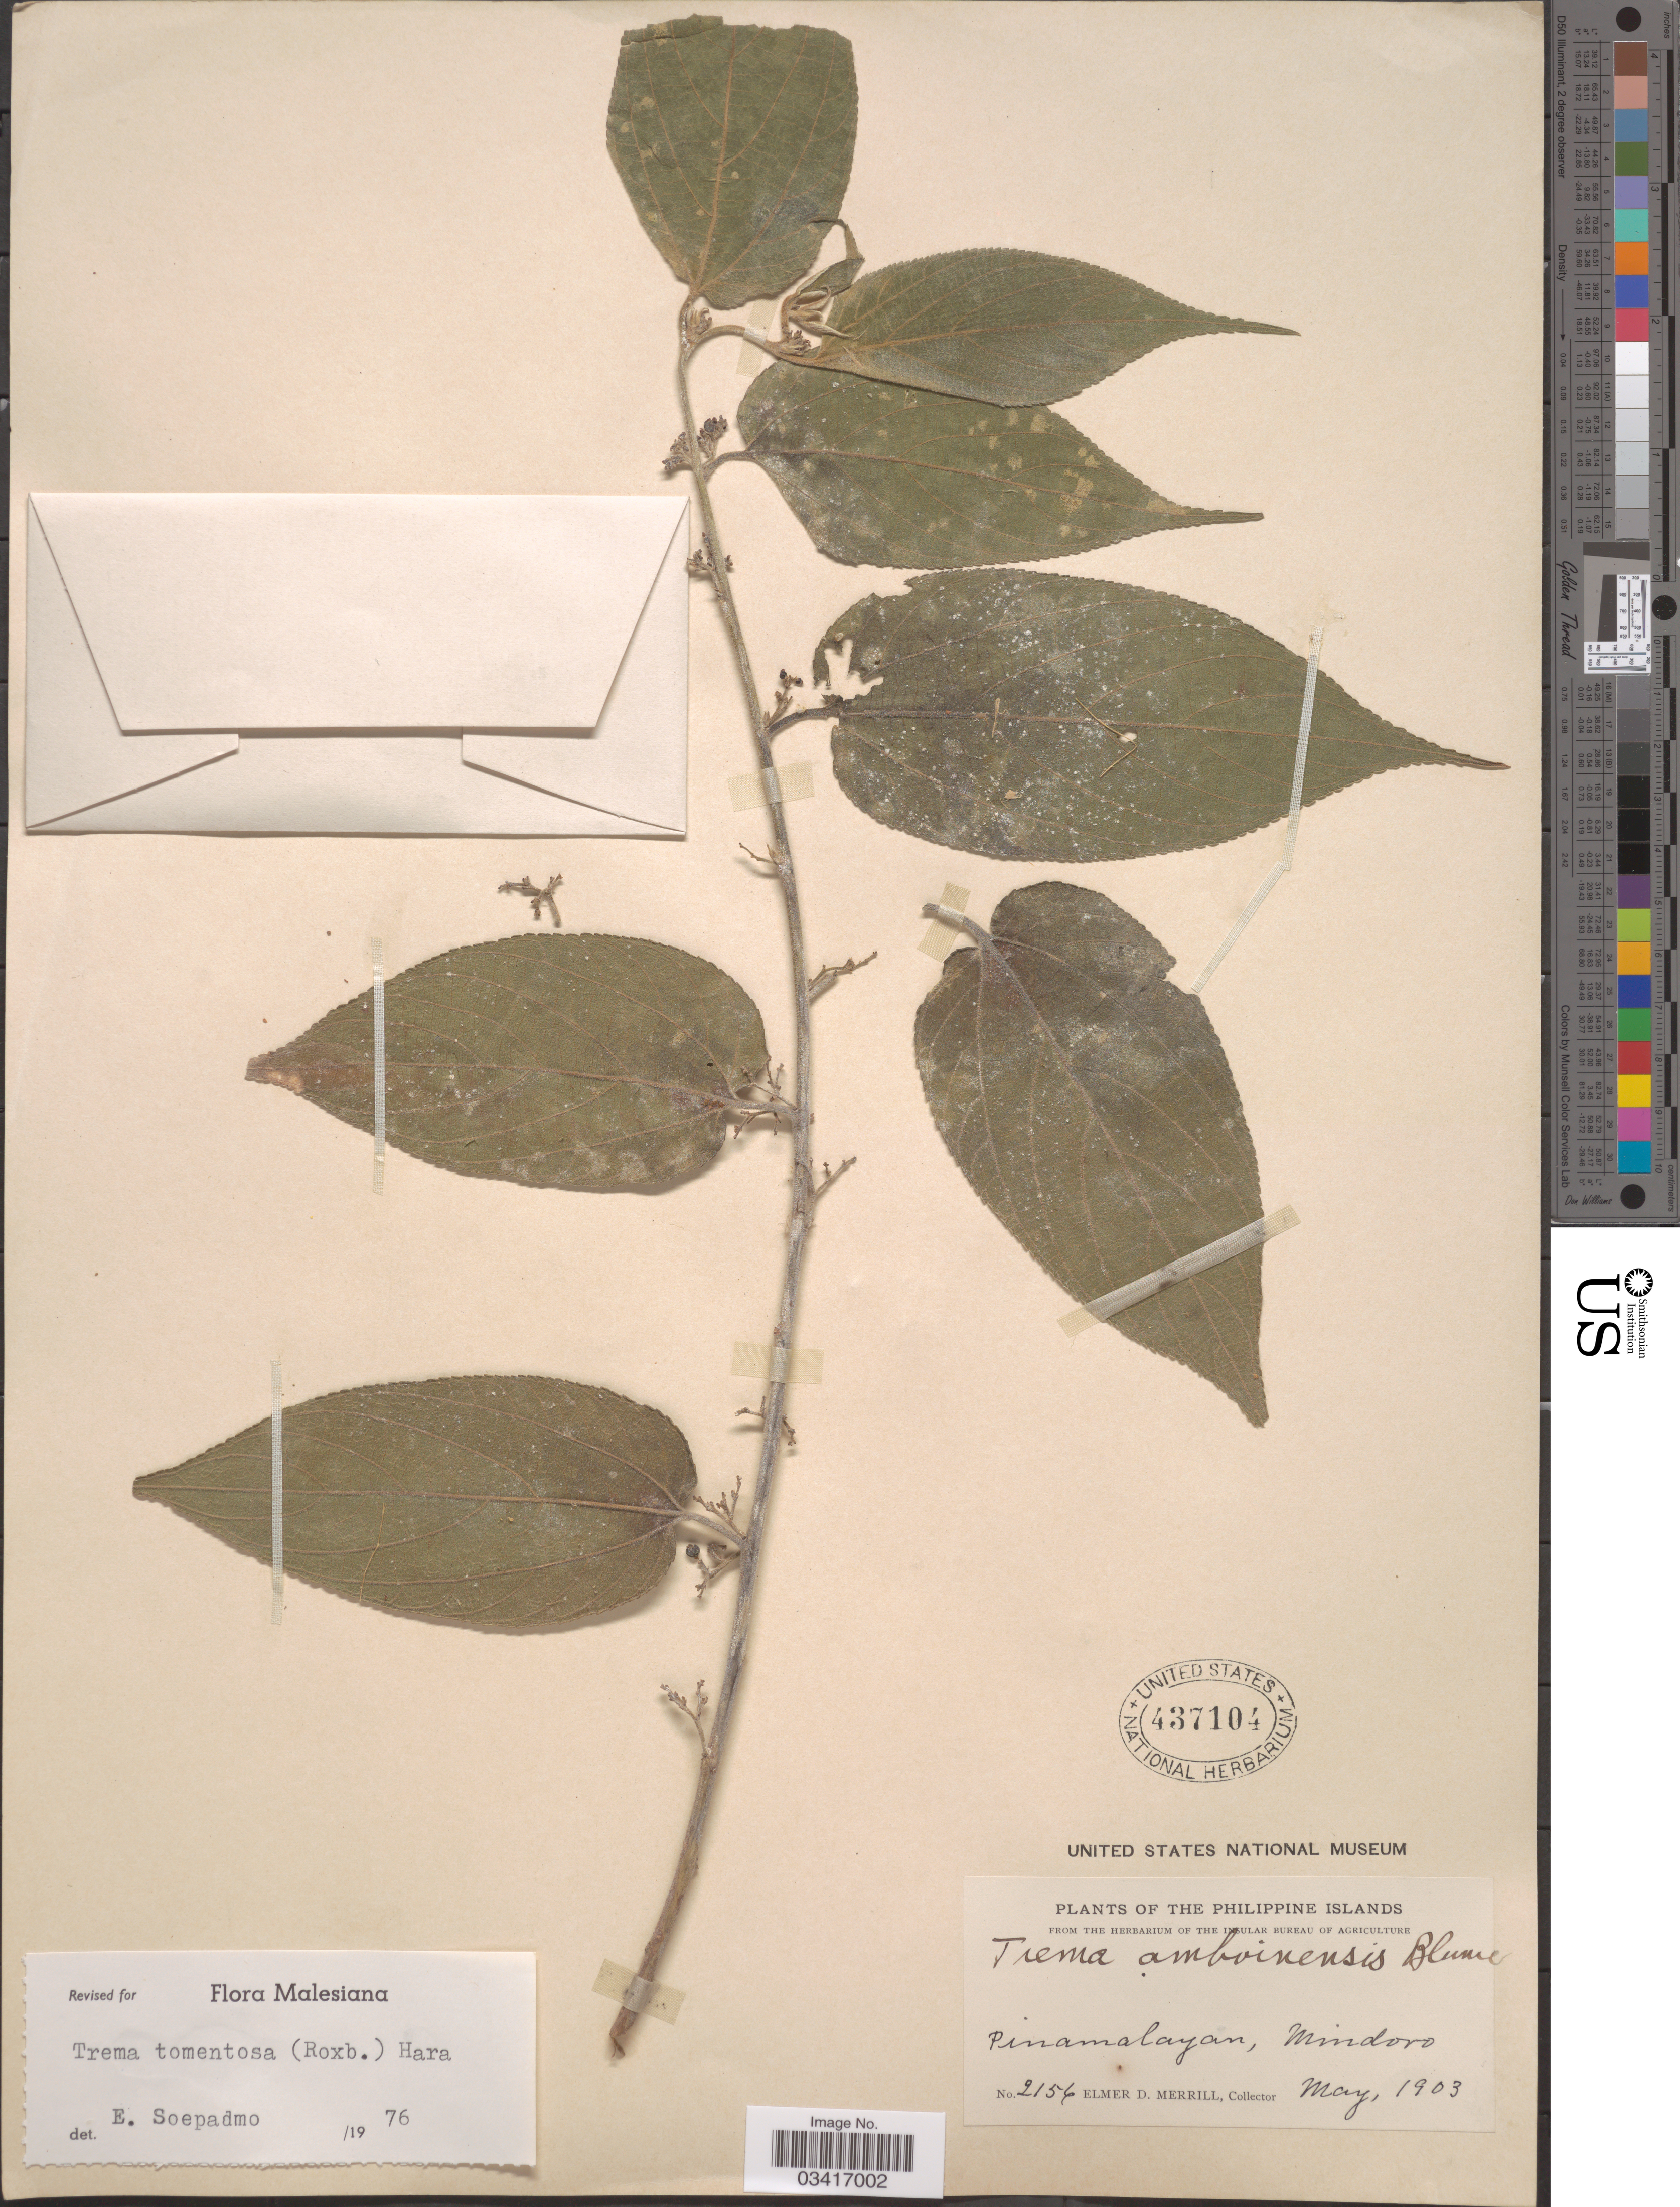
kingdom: Plantae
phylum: Tracheophyta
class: Magnoliopsida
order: Rosales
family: Cannabaceae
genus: Trema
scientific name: Trema tomentosum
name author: (Roxb.) Y. Hara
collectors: E. D. Merrill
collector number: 2156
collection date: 1903-05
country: Philippines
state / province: Mimaropa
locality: Pinamalayan, Mindoro.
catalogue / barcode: US 437104